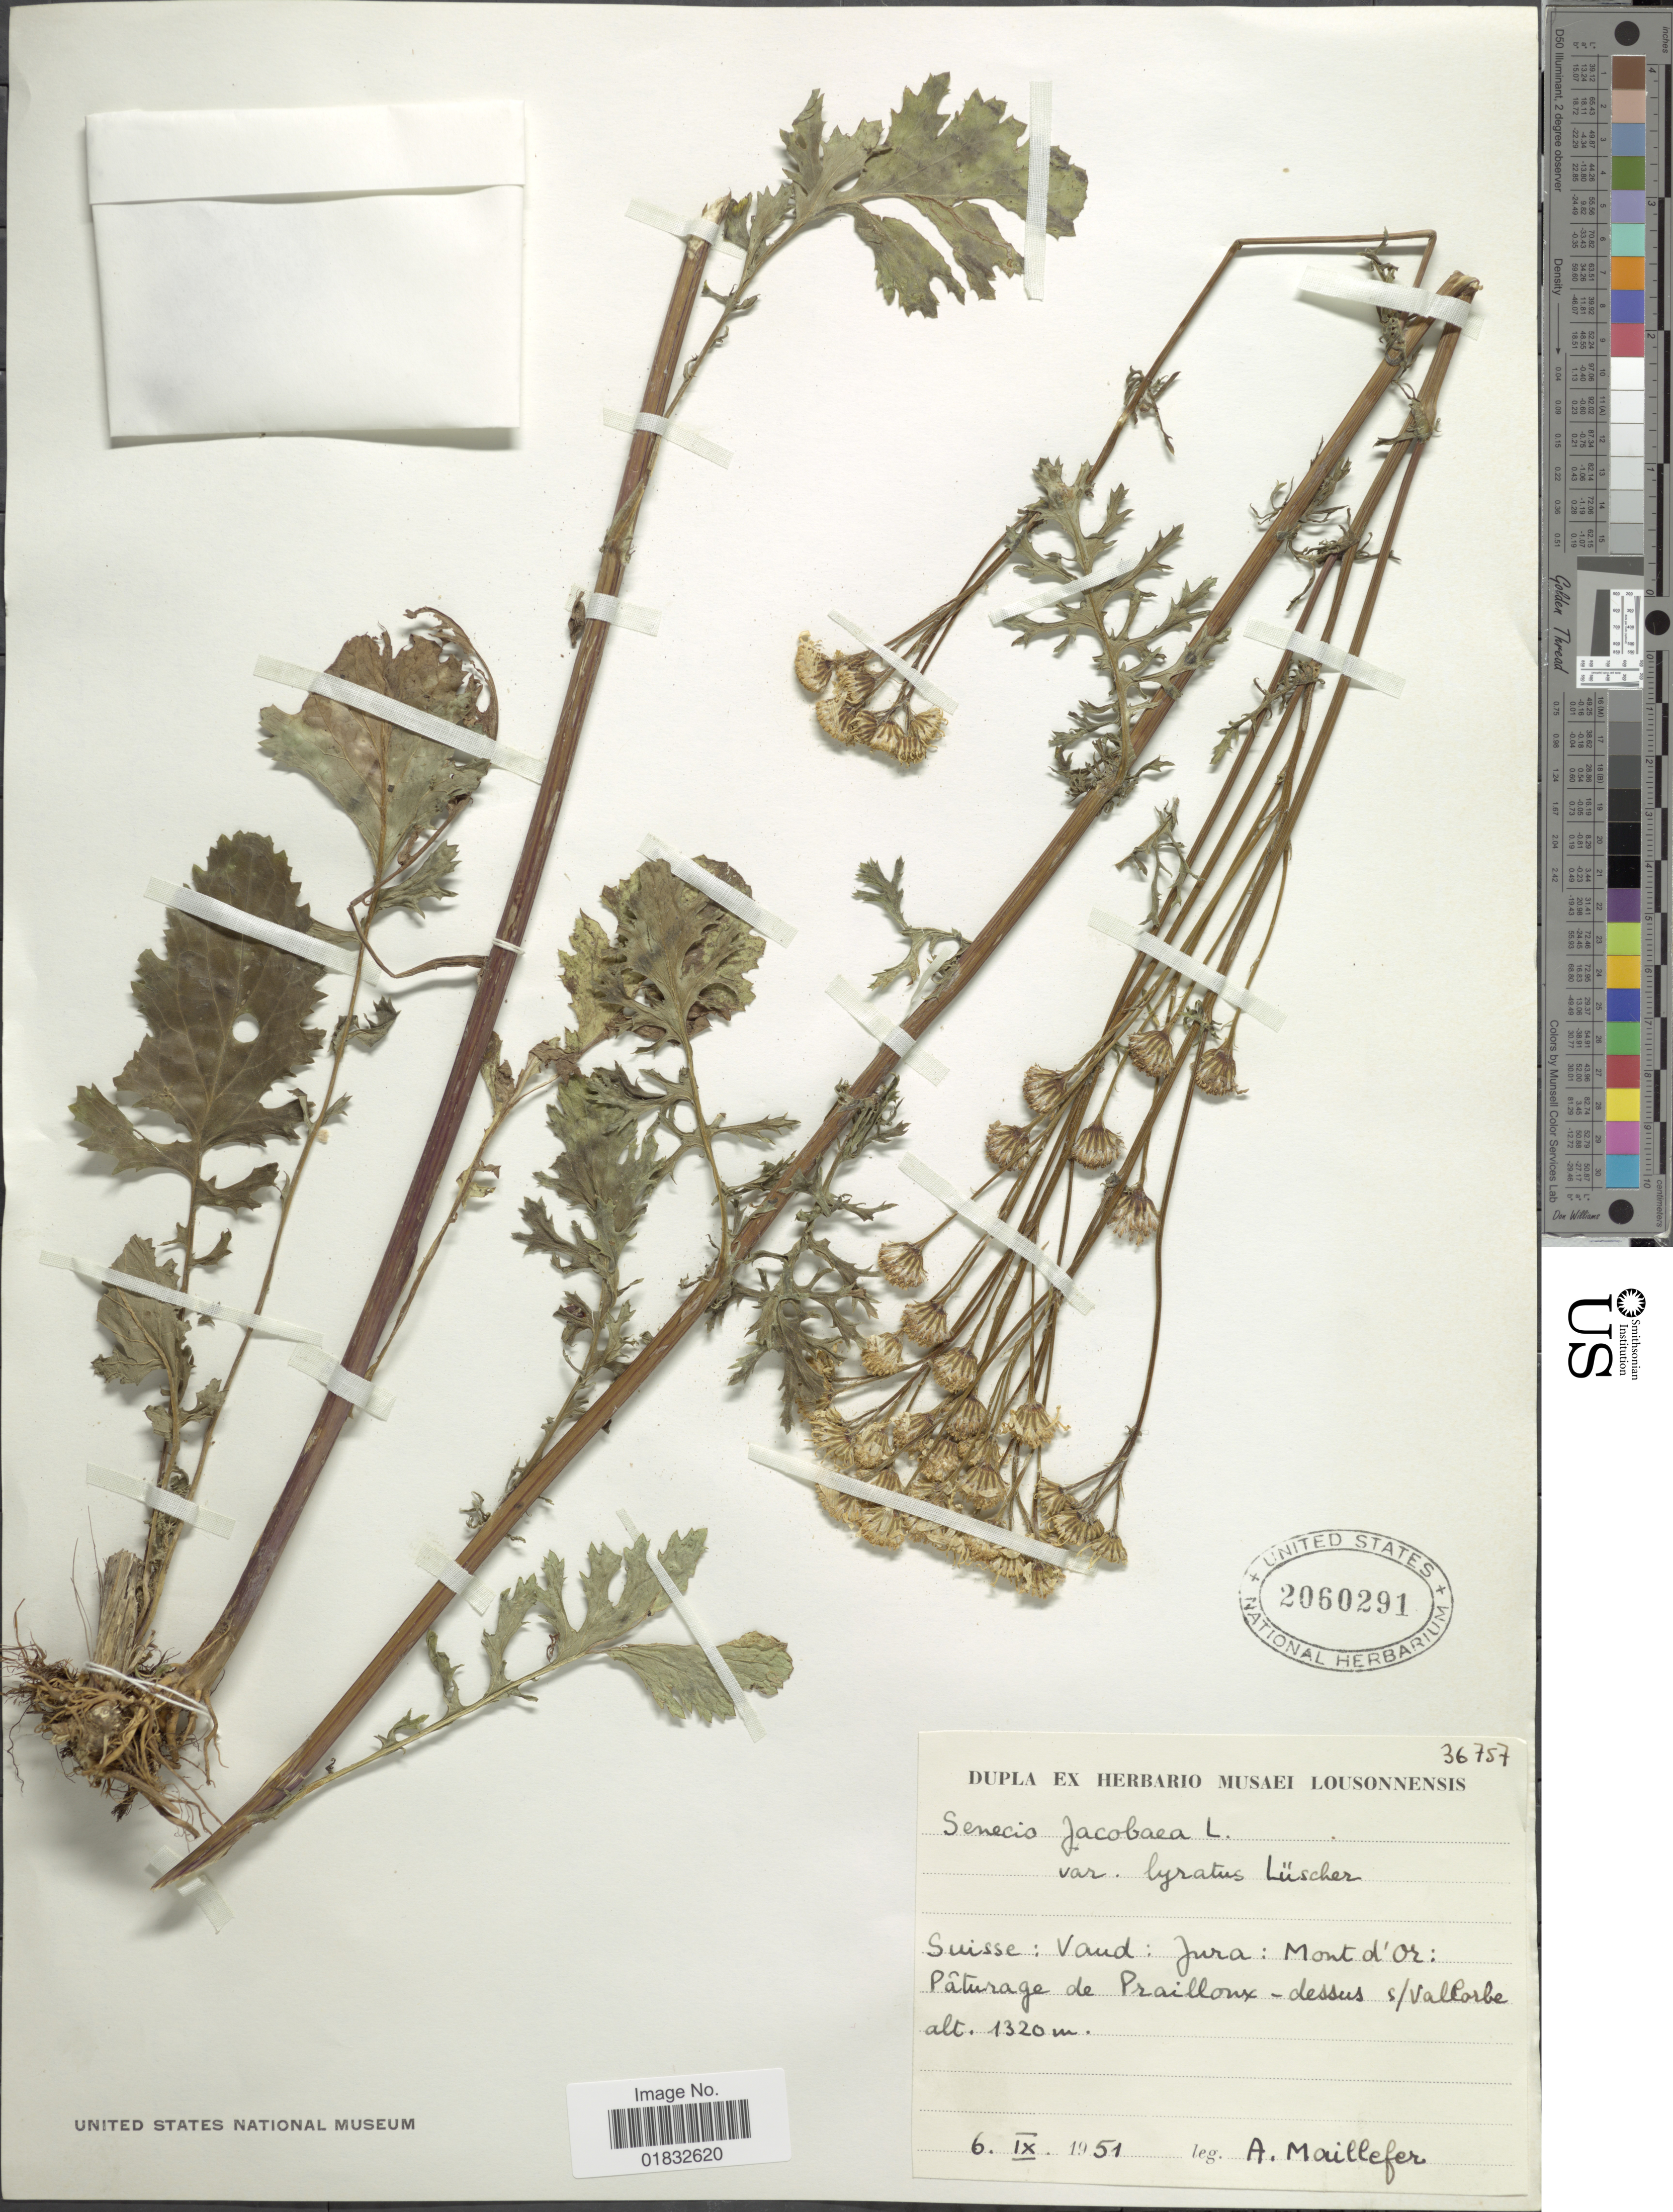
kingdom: Plantae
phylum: Tracheophyta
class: Magnoliopsida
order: Asterales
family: Asteraceae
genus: Jacobaea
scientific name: Jacobaea vulgaris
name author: Gaertn.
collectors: A. Maillefer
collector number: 36757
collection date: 1951-09-06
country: Switzerland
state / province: Vaud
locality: Suisse: Jura: Mont d'Or: Pâturage de Prailloux Dessous s/ Vallorbe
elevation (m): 1320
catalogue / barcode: US 2060291